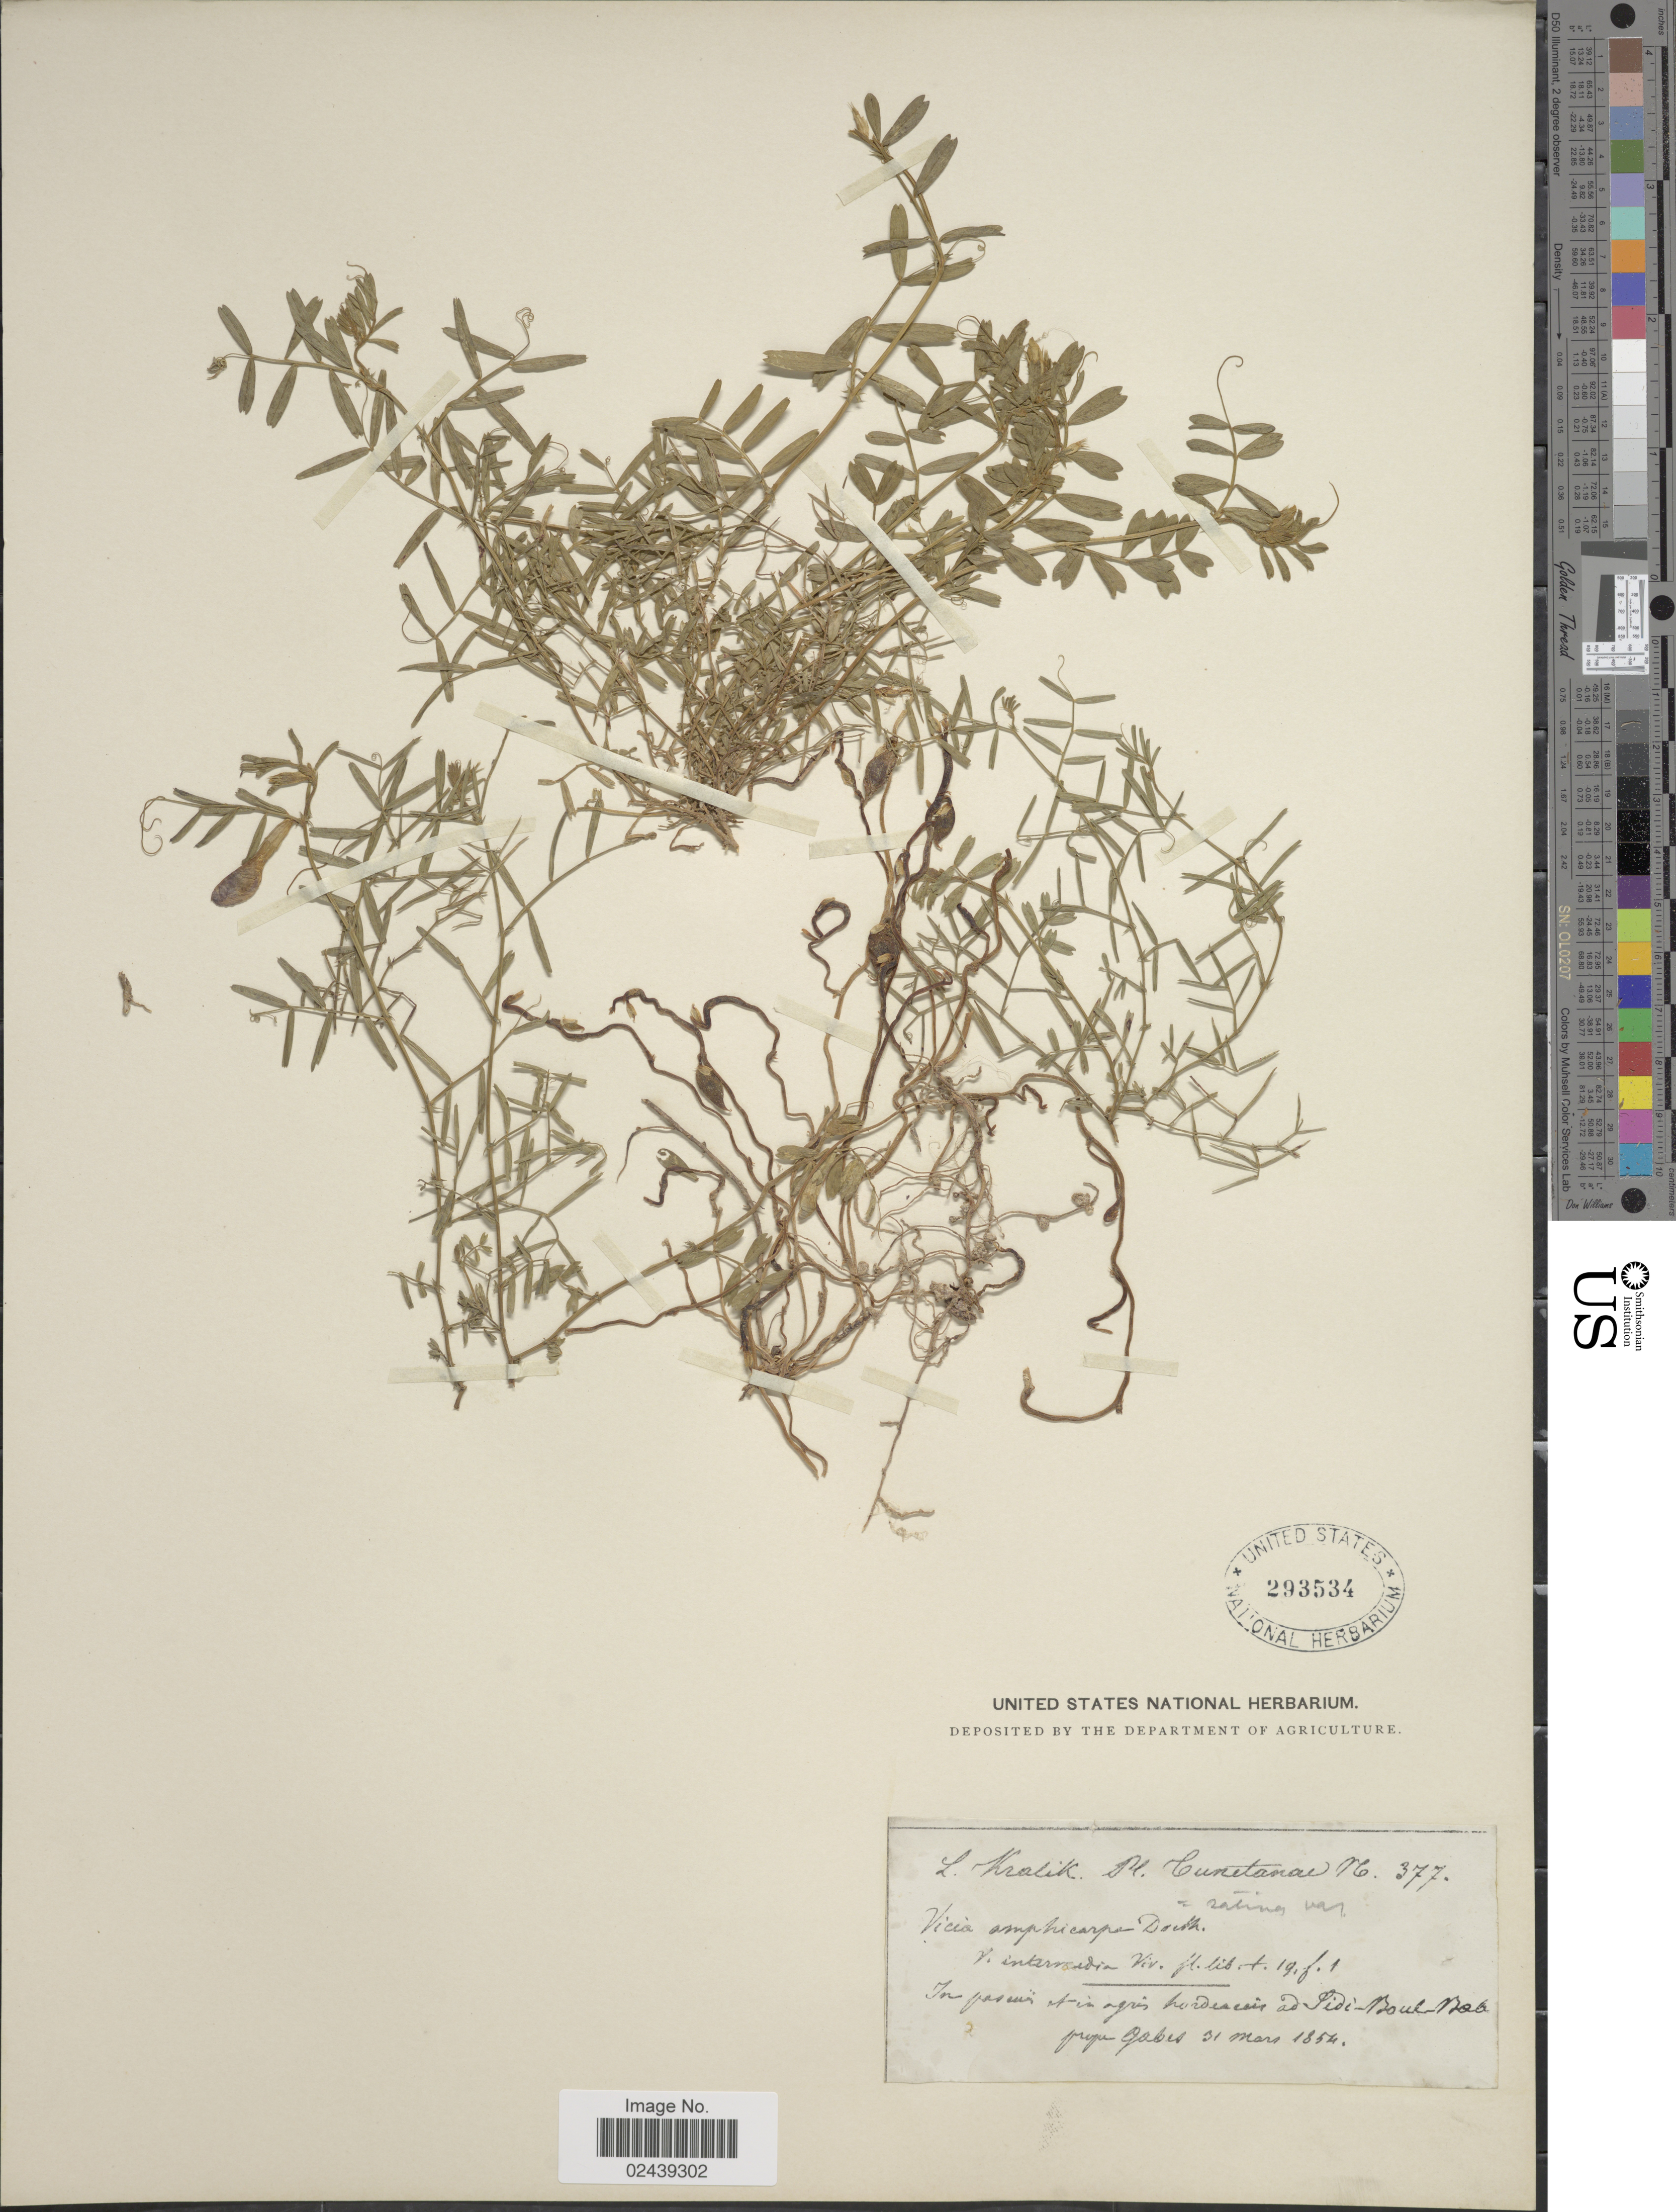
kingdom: Plantae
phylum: Tracheophyta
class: Magnoliopsida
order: Fabales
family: Fabaceae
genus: Vicia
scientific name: Vicia sativa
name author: L.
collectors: L. Kralik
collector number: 377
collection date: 1854-03-31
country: Tunisia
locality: Cunetanae. In pascuis et in agris hordeaceis ad Side- Boul-Baba prope Gabes.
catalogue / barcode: US 293534